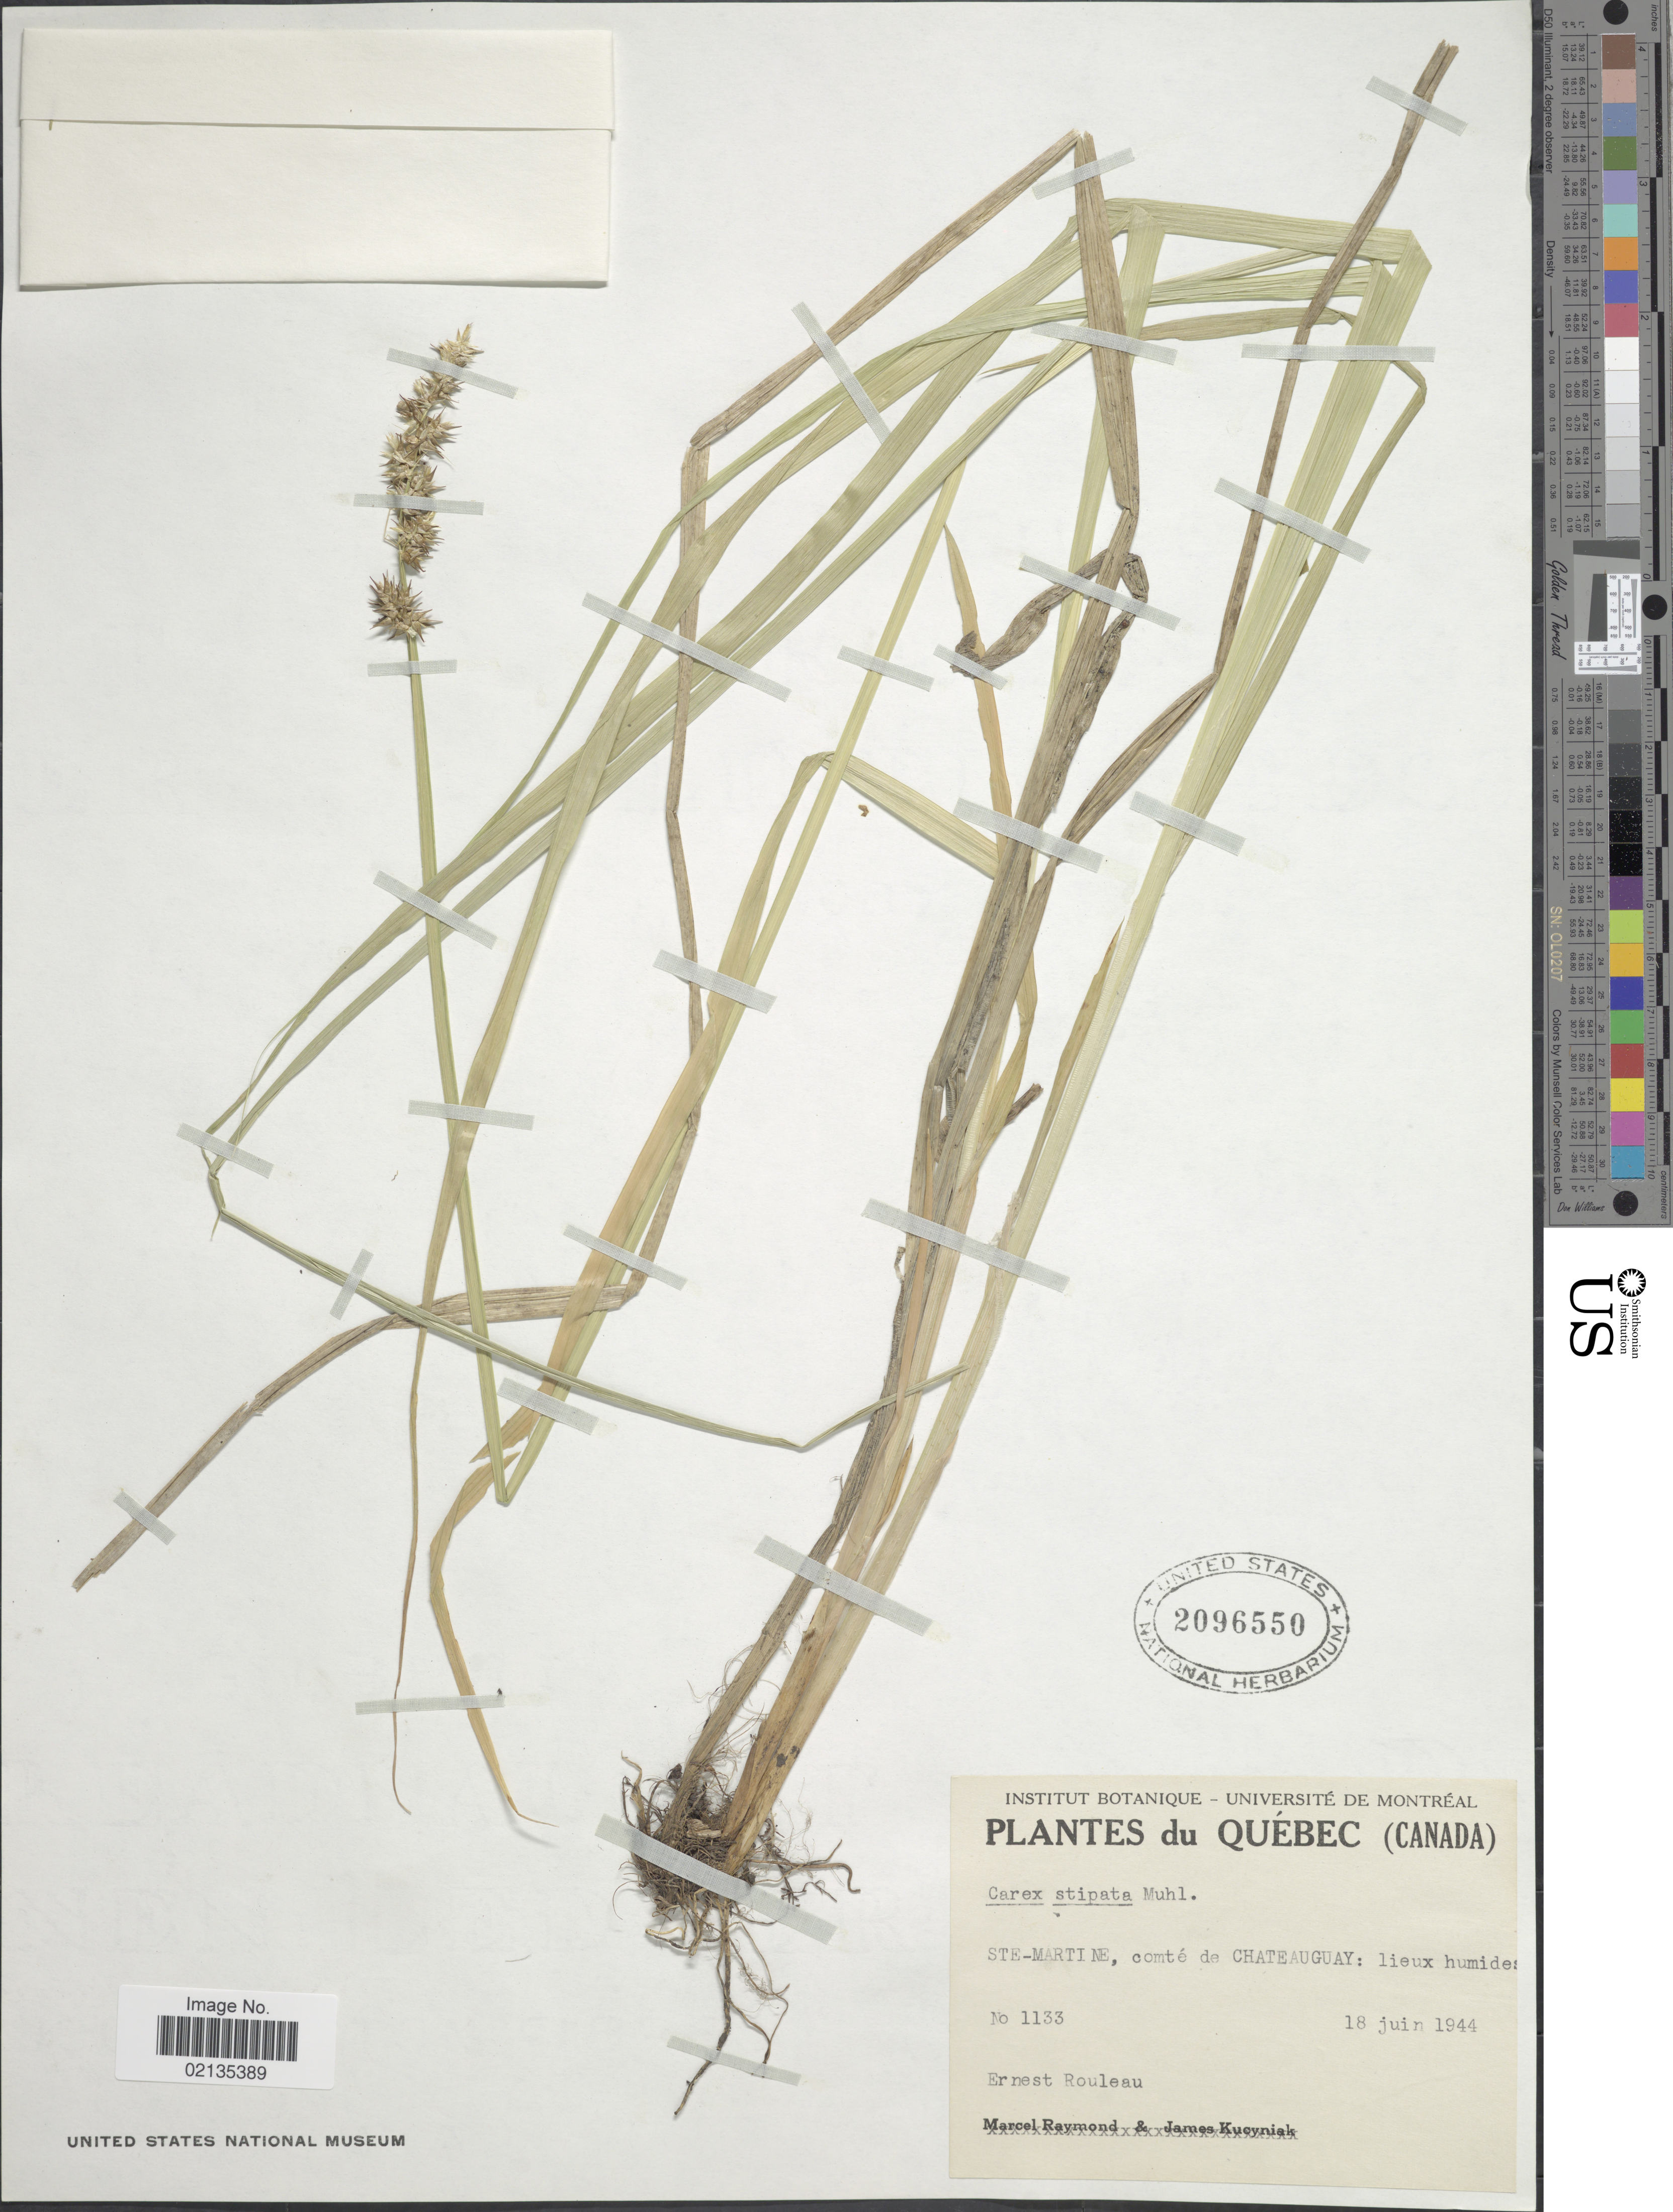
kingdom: Plantae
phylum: Tracheophyta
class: Liliopsida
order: Poales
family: Cyperaceae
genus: Carex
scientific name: Carex stipata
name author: Muhl. ex Willd.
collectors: E. Rouleau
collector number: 1133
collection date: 1944-06-18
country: Canada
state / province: Quebec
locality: Ste-Martine, comte de Chateauguay: lieux humides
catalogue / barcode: US 2096550